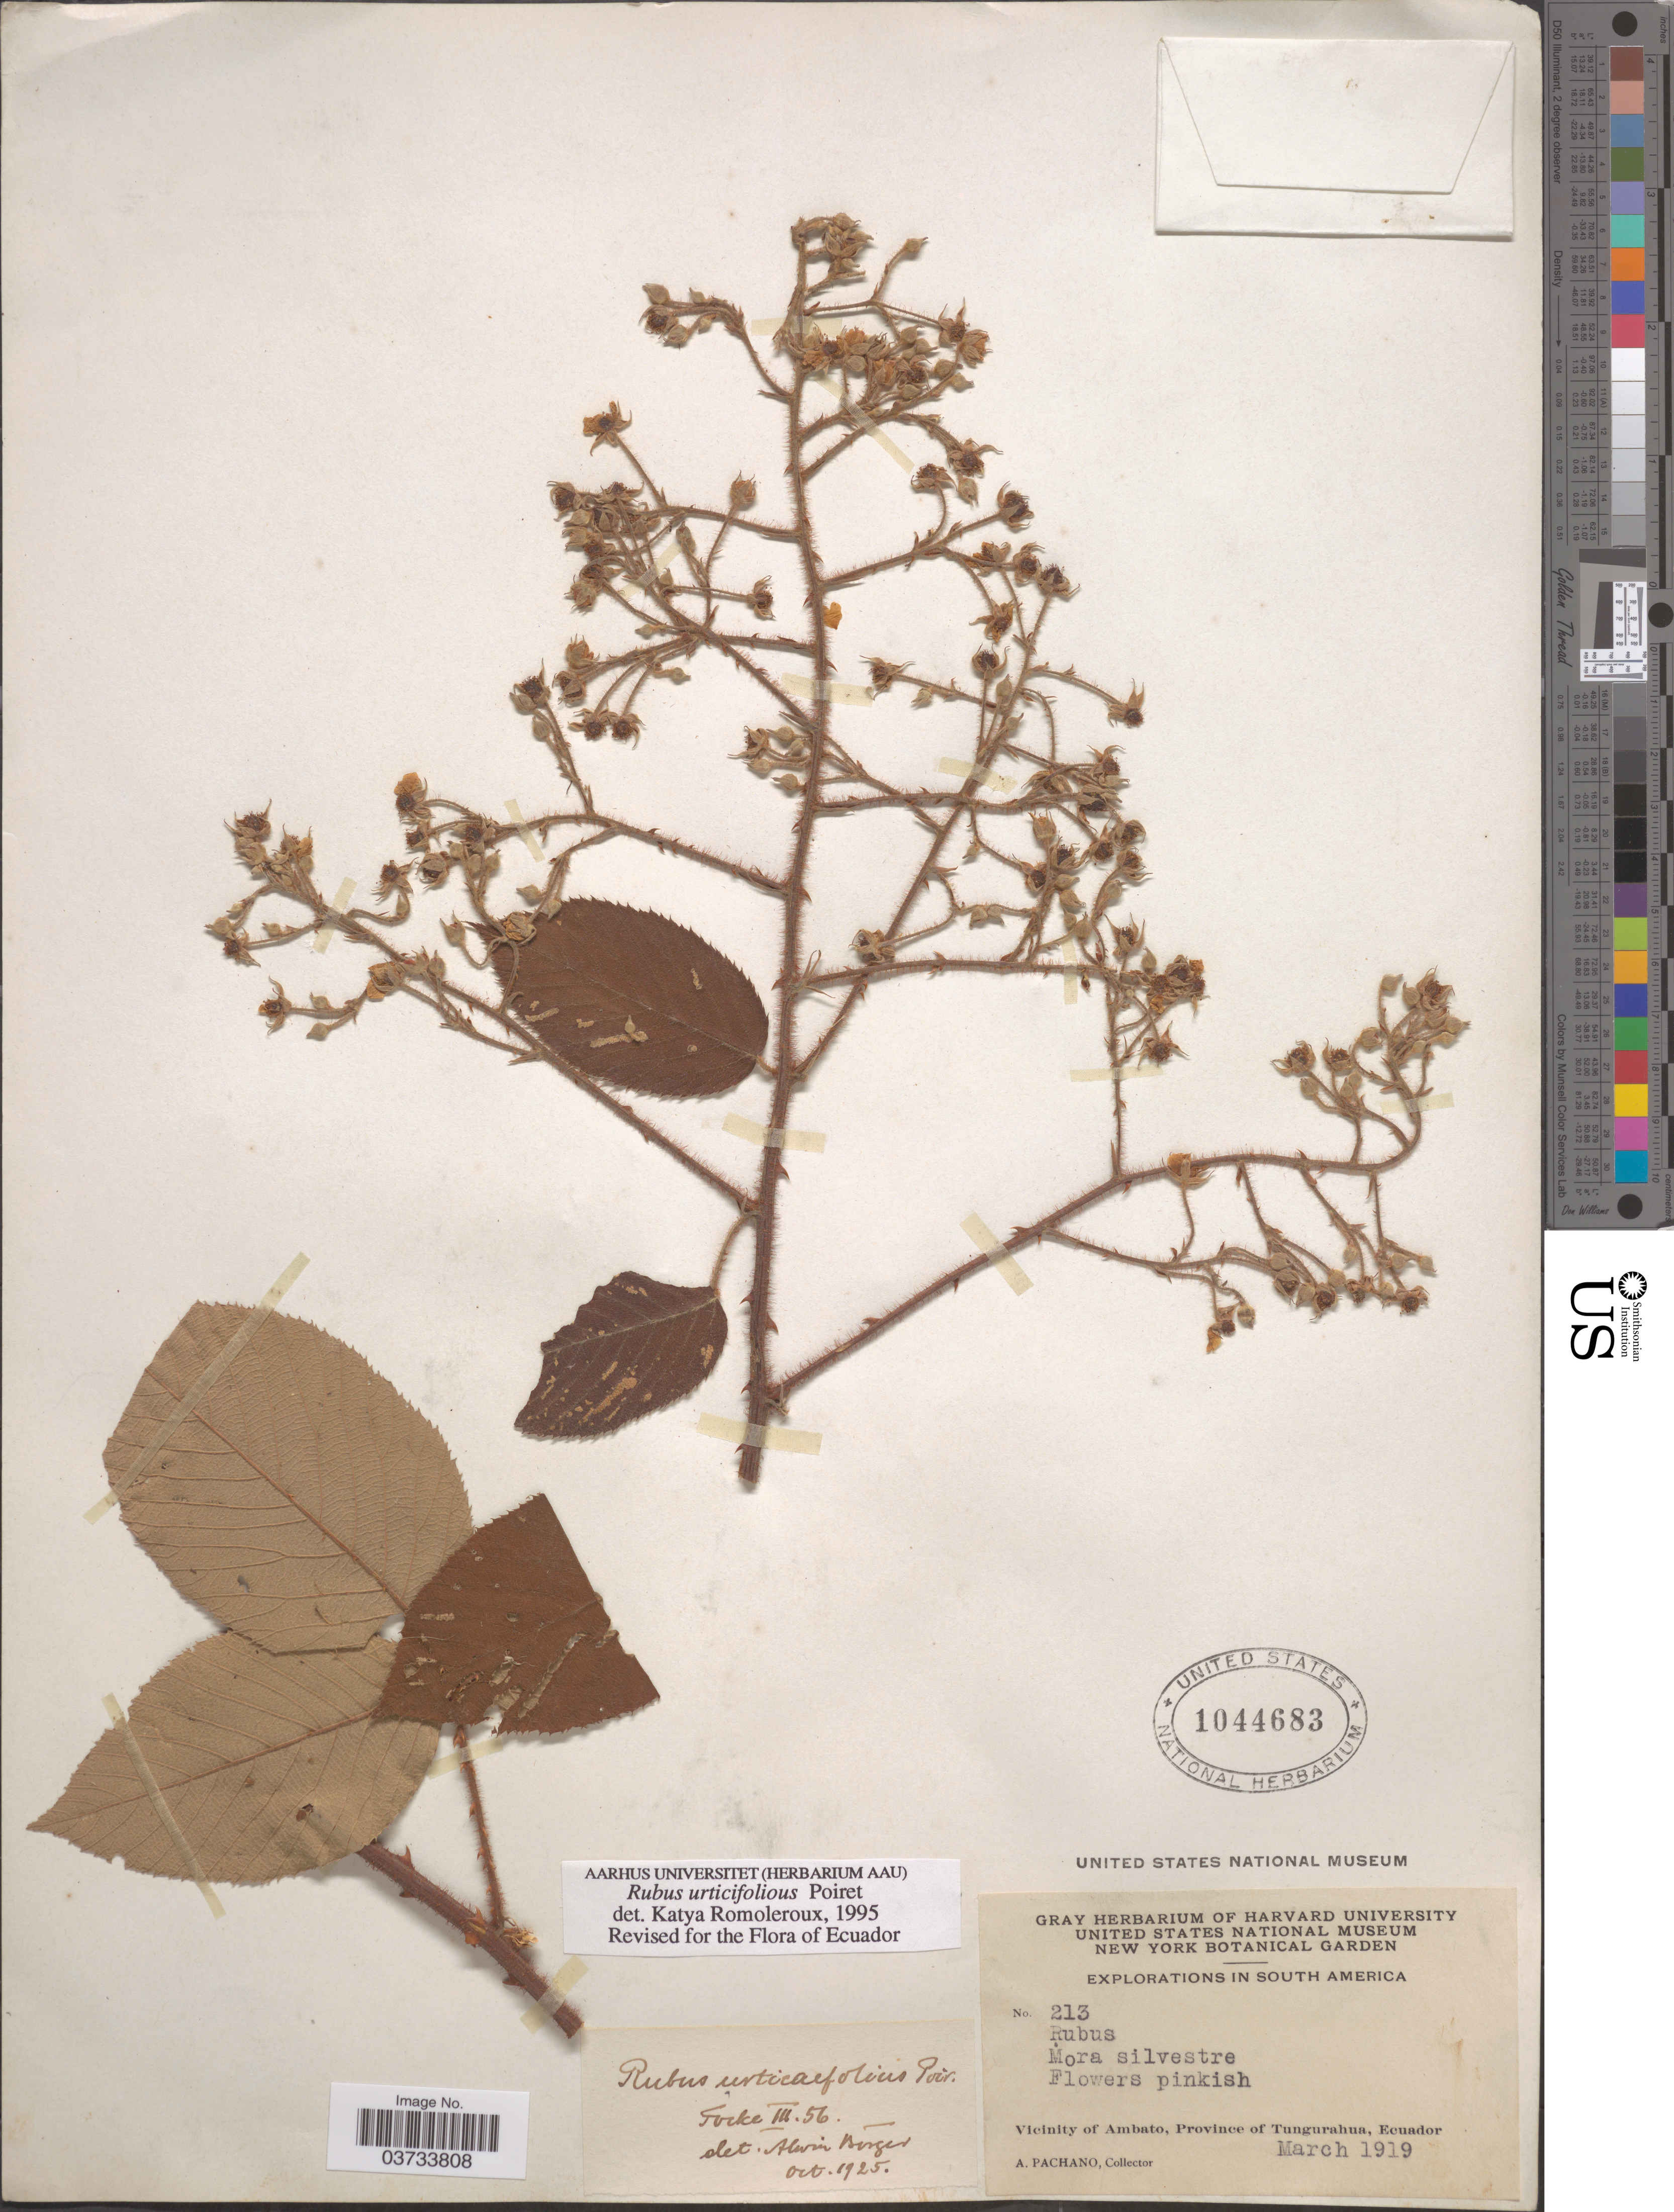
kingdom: Plantae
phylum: Tracheophyta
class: Magnoliopsida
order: Rosales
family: Rosaceae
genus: Rubus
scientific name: Rubus urticifolius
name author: Poir.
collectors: A. Pachano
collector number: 213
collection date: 1919-03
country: Ecuador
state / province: Tungurahua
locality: Vicinity of Ambato.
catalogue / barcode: US 1044683